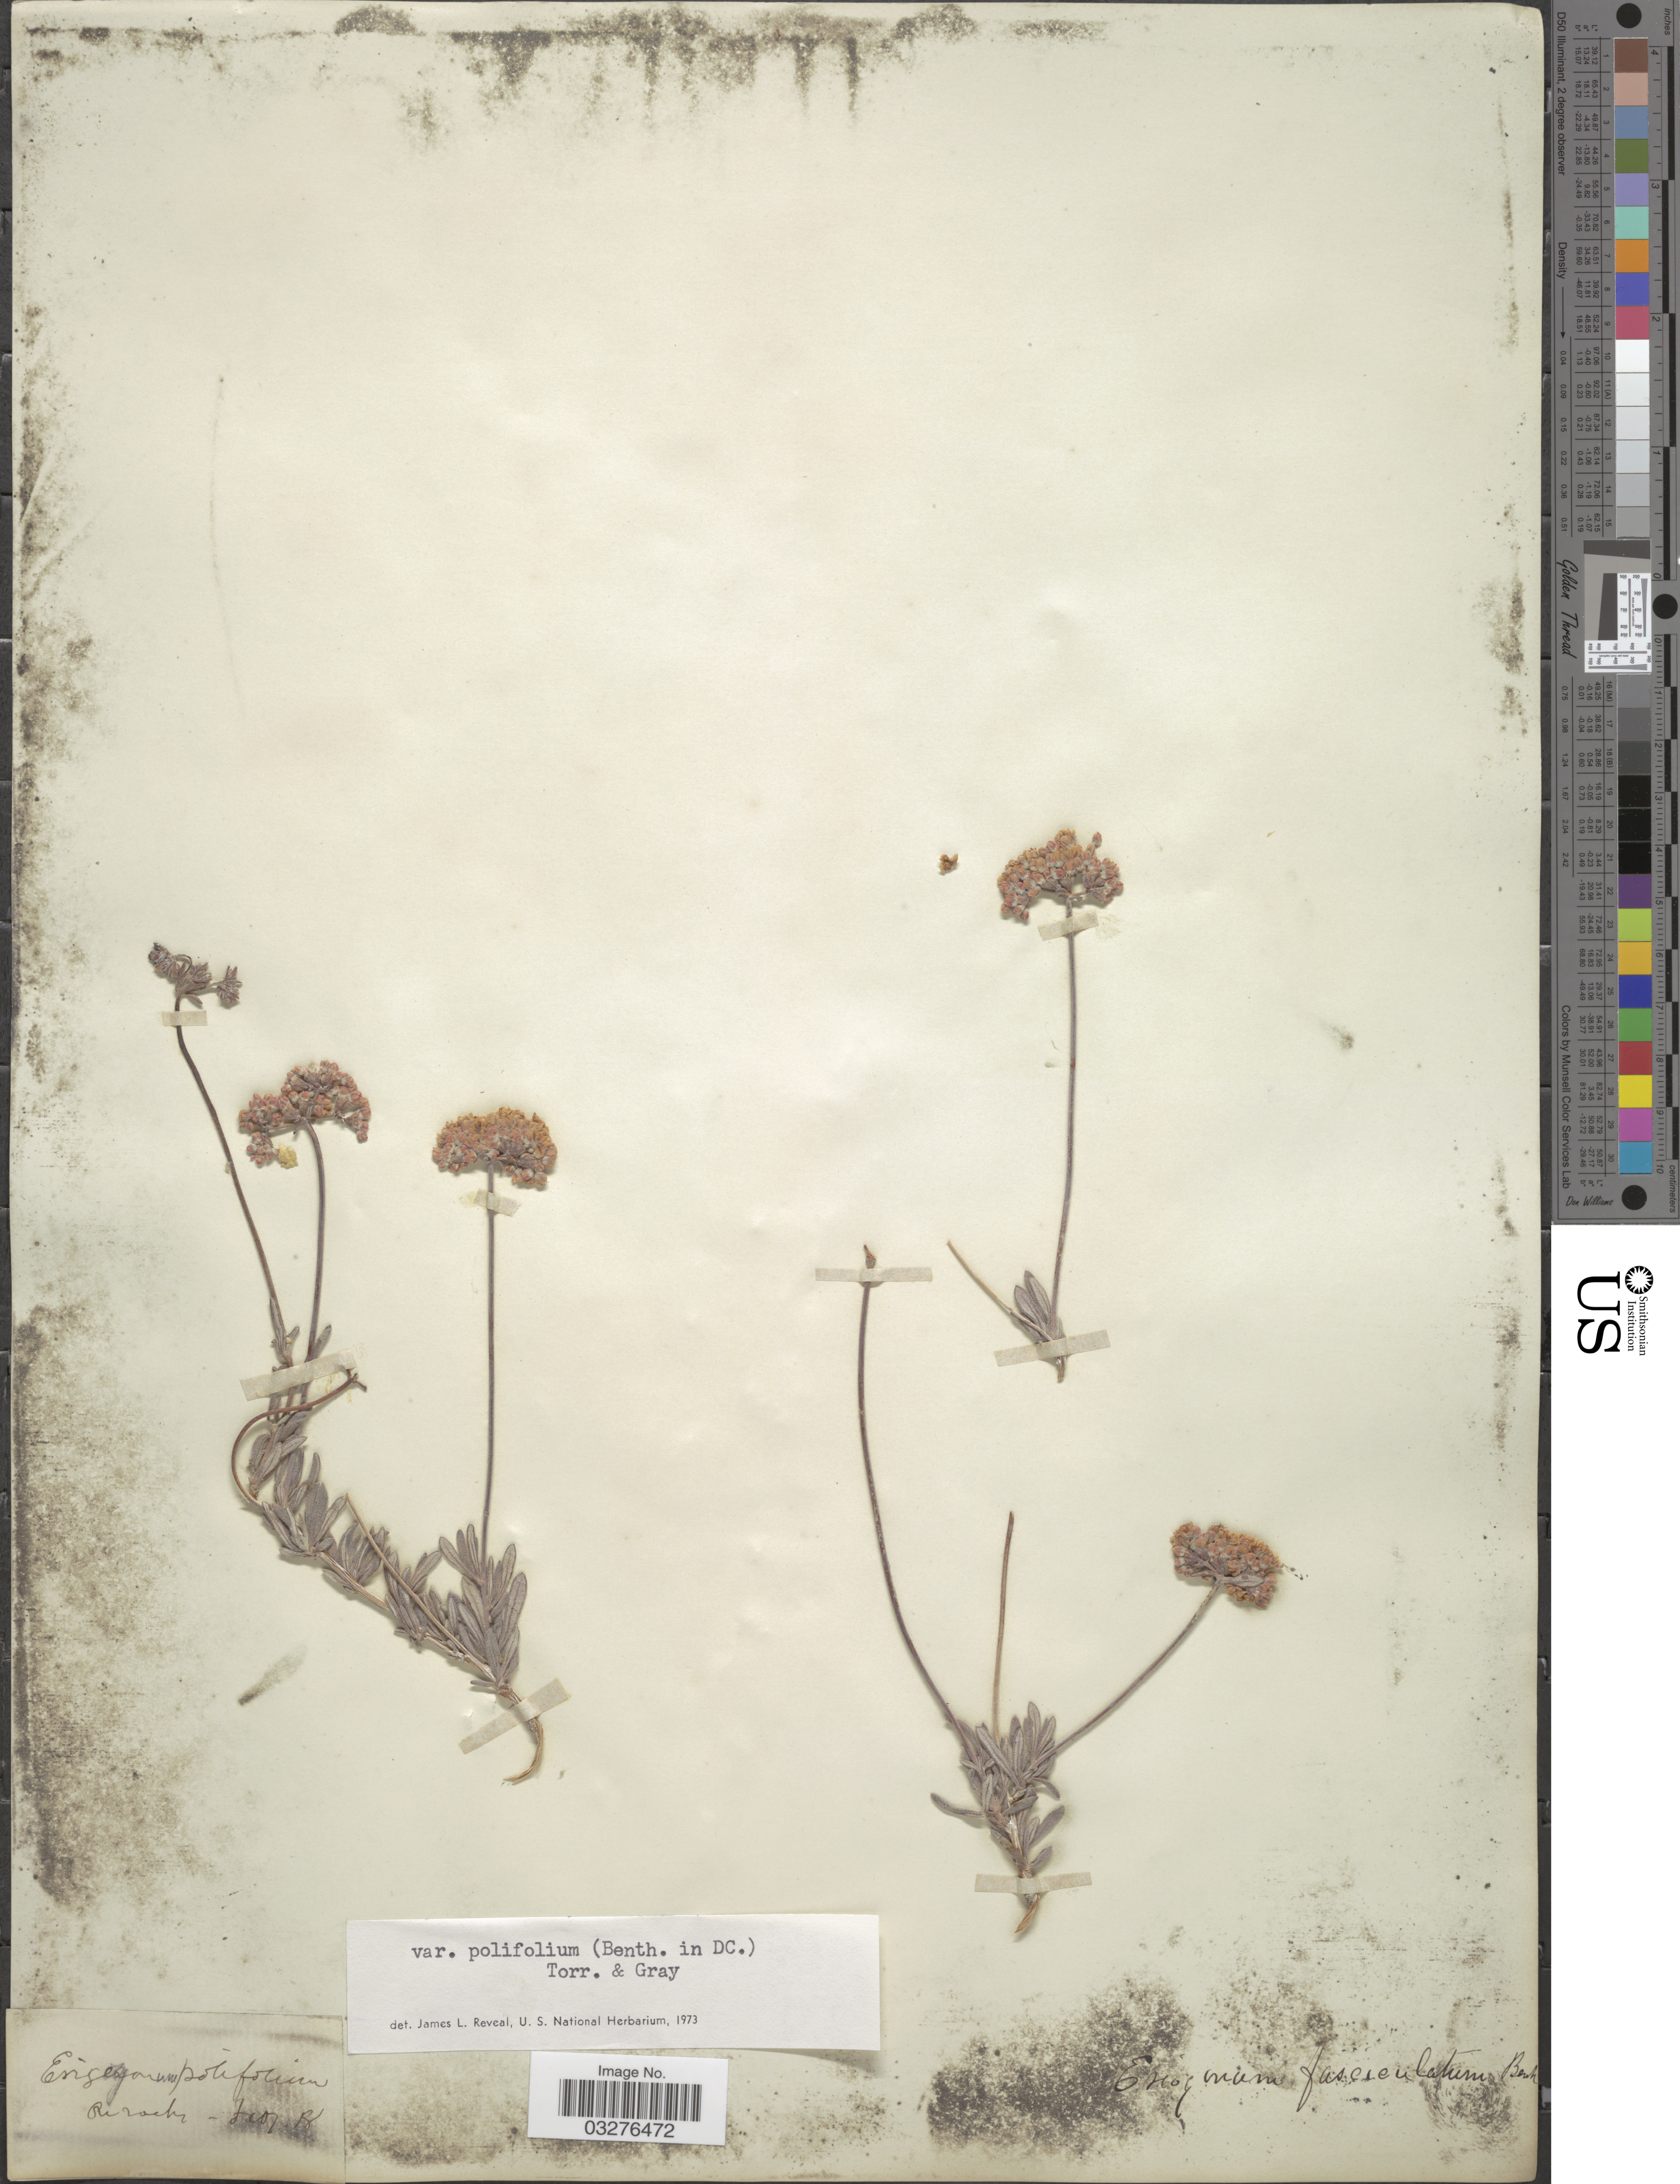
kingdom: Plantae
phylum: Tracheophyta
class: Magnoliopsida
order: Caryophyllales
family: Polygonaceae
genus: Eriogonum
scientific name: Eriogonum fasciculatum var. polifolium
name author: (Benth.) Torr. & A. Gray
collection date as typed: Transcribed d/m/y: /2/18